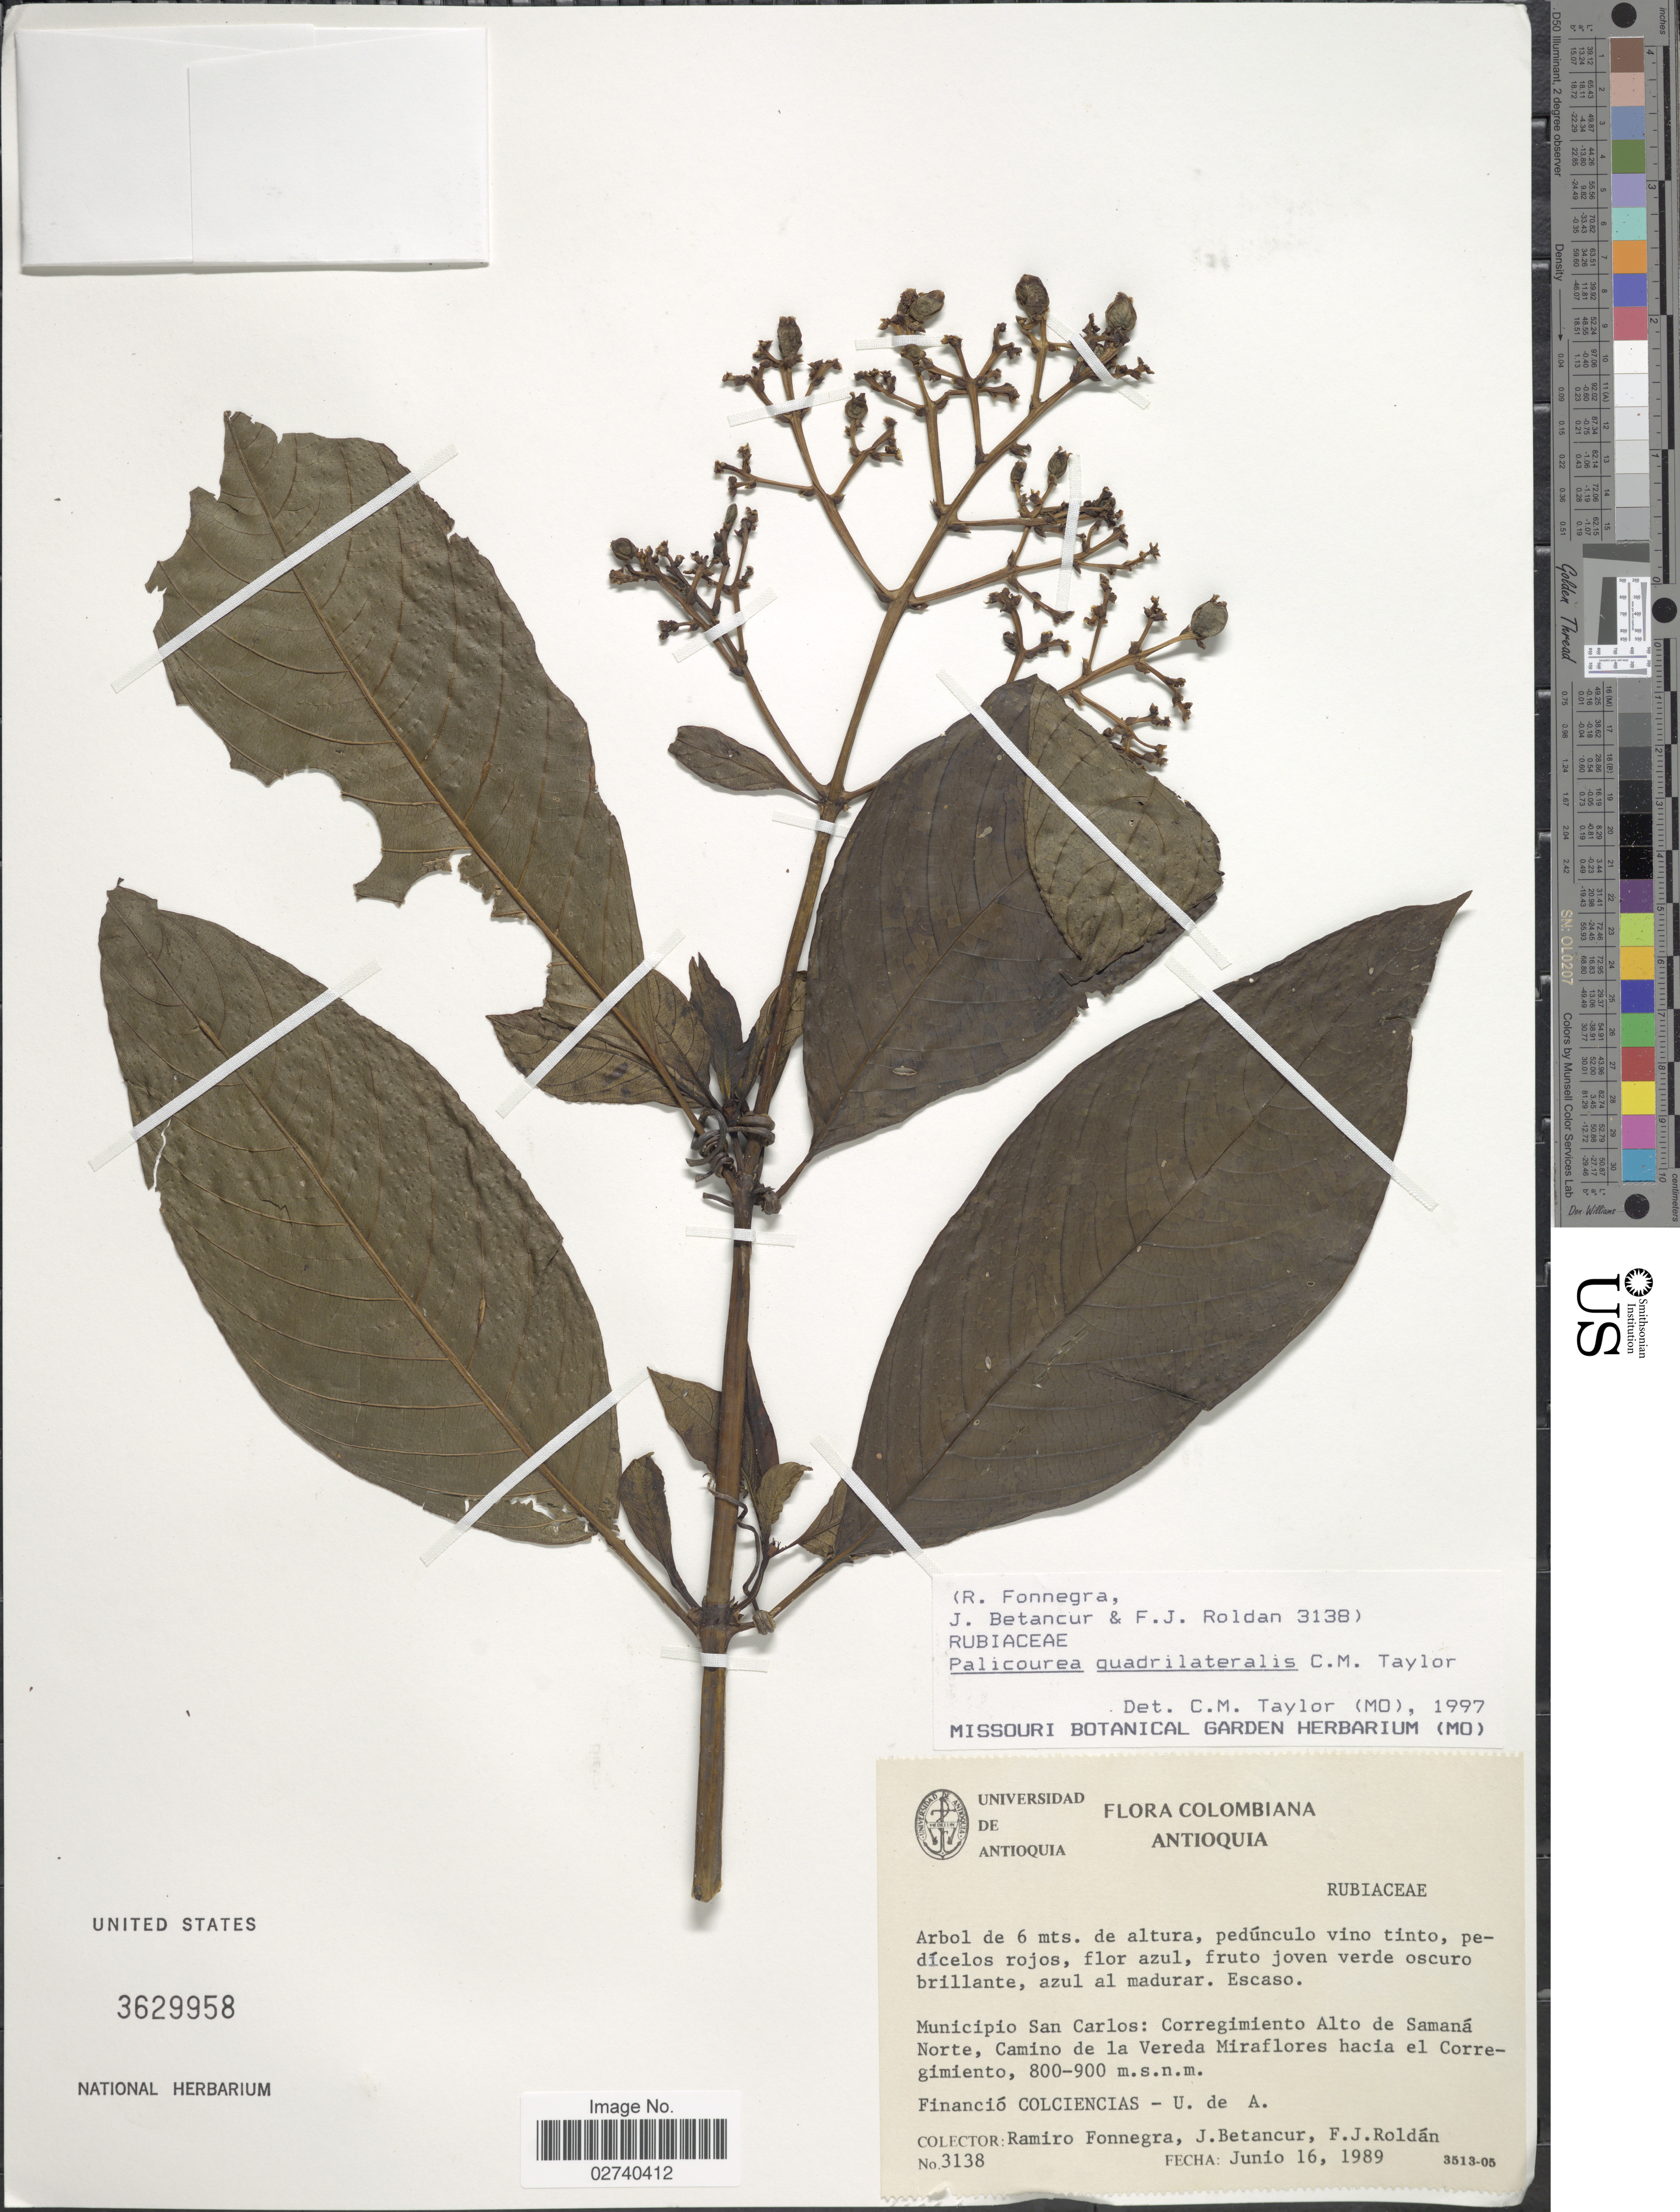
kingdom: Plantae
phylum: Tracheophyta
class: Magnoliopsida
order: Gentianales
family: Rubiaceae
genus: Palicourea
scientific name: Palicourea quadrilateralis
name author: C.M. Taylor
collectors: R. Fonnegra, J. Betancur & F. J. Roldán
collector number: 3138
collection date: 1989-06-16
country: Colombia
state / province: Antioquia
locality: Municipio San Carlos: Corregimiento Alto de Samana Norte, Camino de la Vereda Miraflores hacia el Corregimiento.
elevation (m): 800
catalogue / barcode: US 3629958